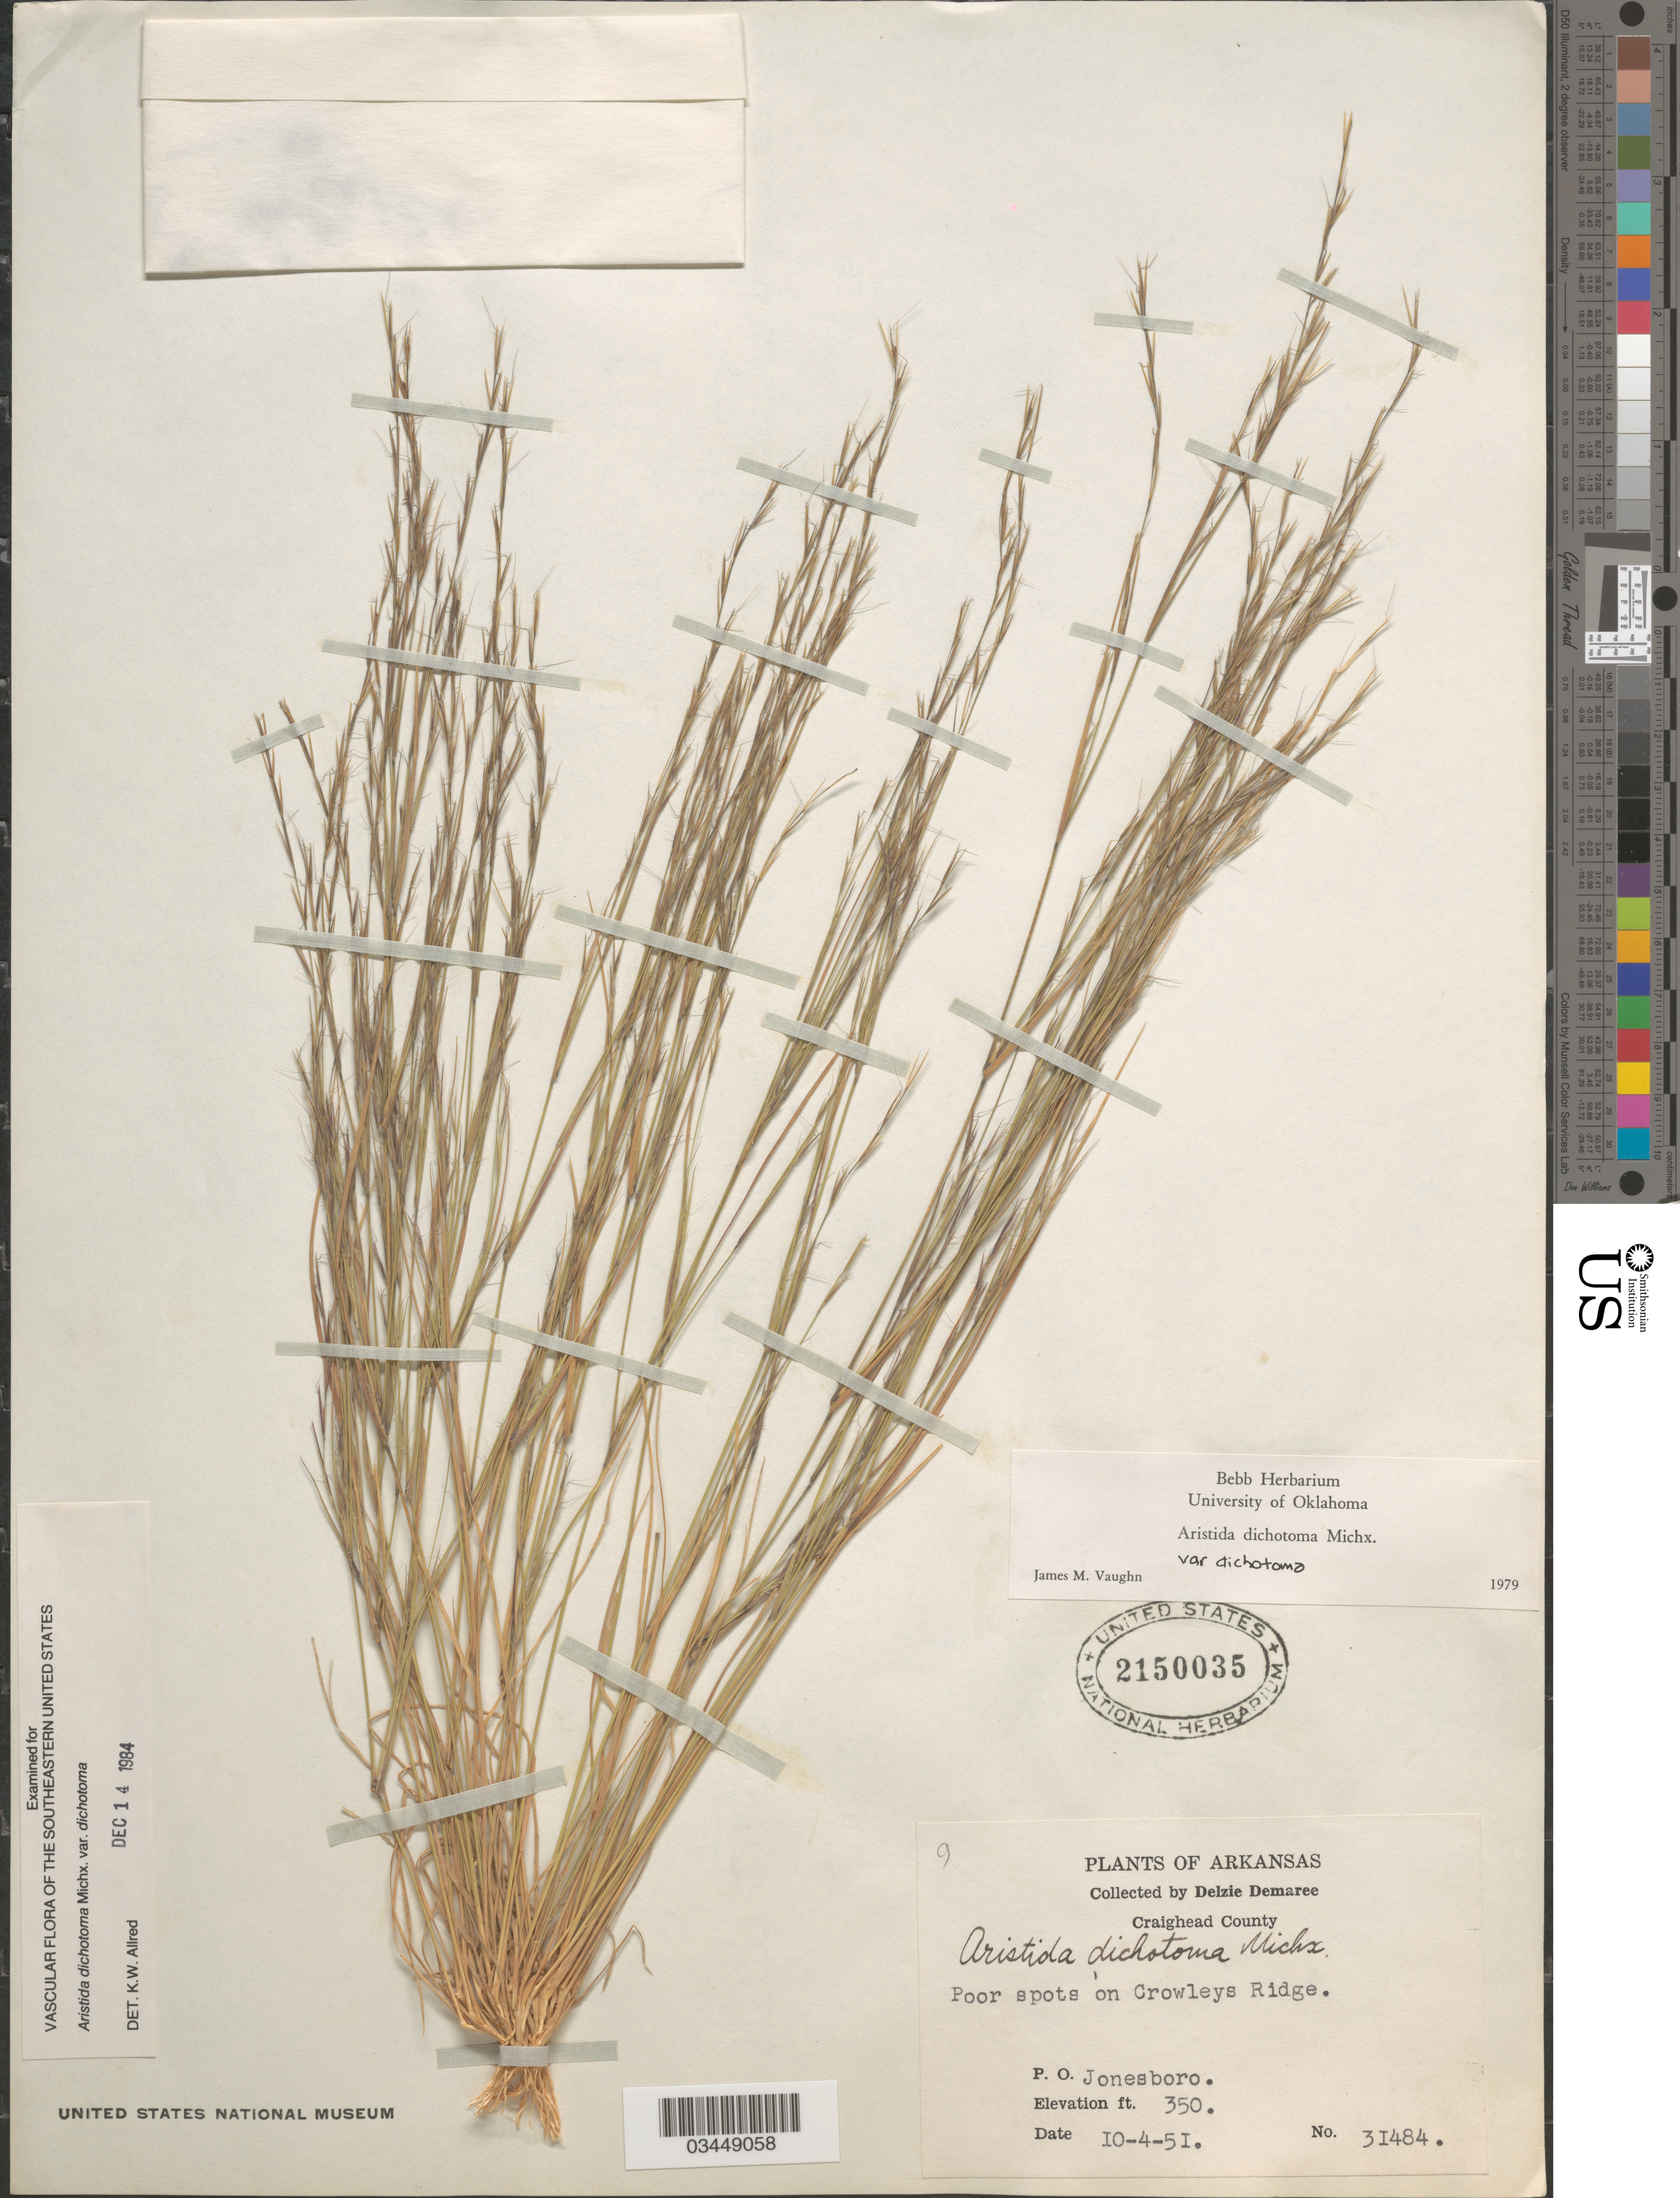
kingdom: Plantae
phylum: Tracheophyta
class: Liliopsida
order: Poales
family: Poaceae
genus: Aristida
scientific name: Aristida dichotoma var. dichotoma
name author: Michx.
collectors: D. Demaree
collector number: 31484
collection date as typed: Transcribed d/m/y: 4/10/51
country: United States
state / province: Arkansas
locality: Craighead County. Poor spots on Crowleys Ridge. P. O. Jonesboro.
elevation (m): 107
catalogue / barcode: US 2150035